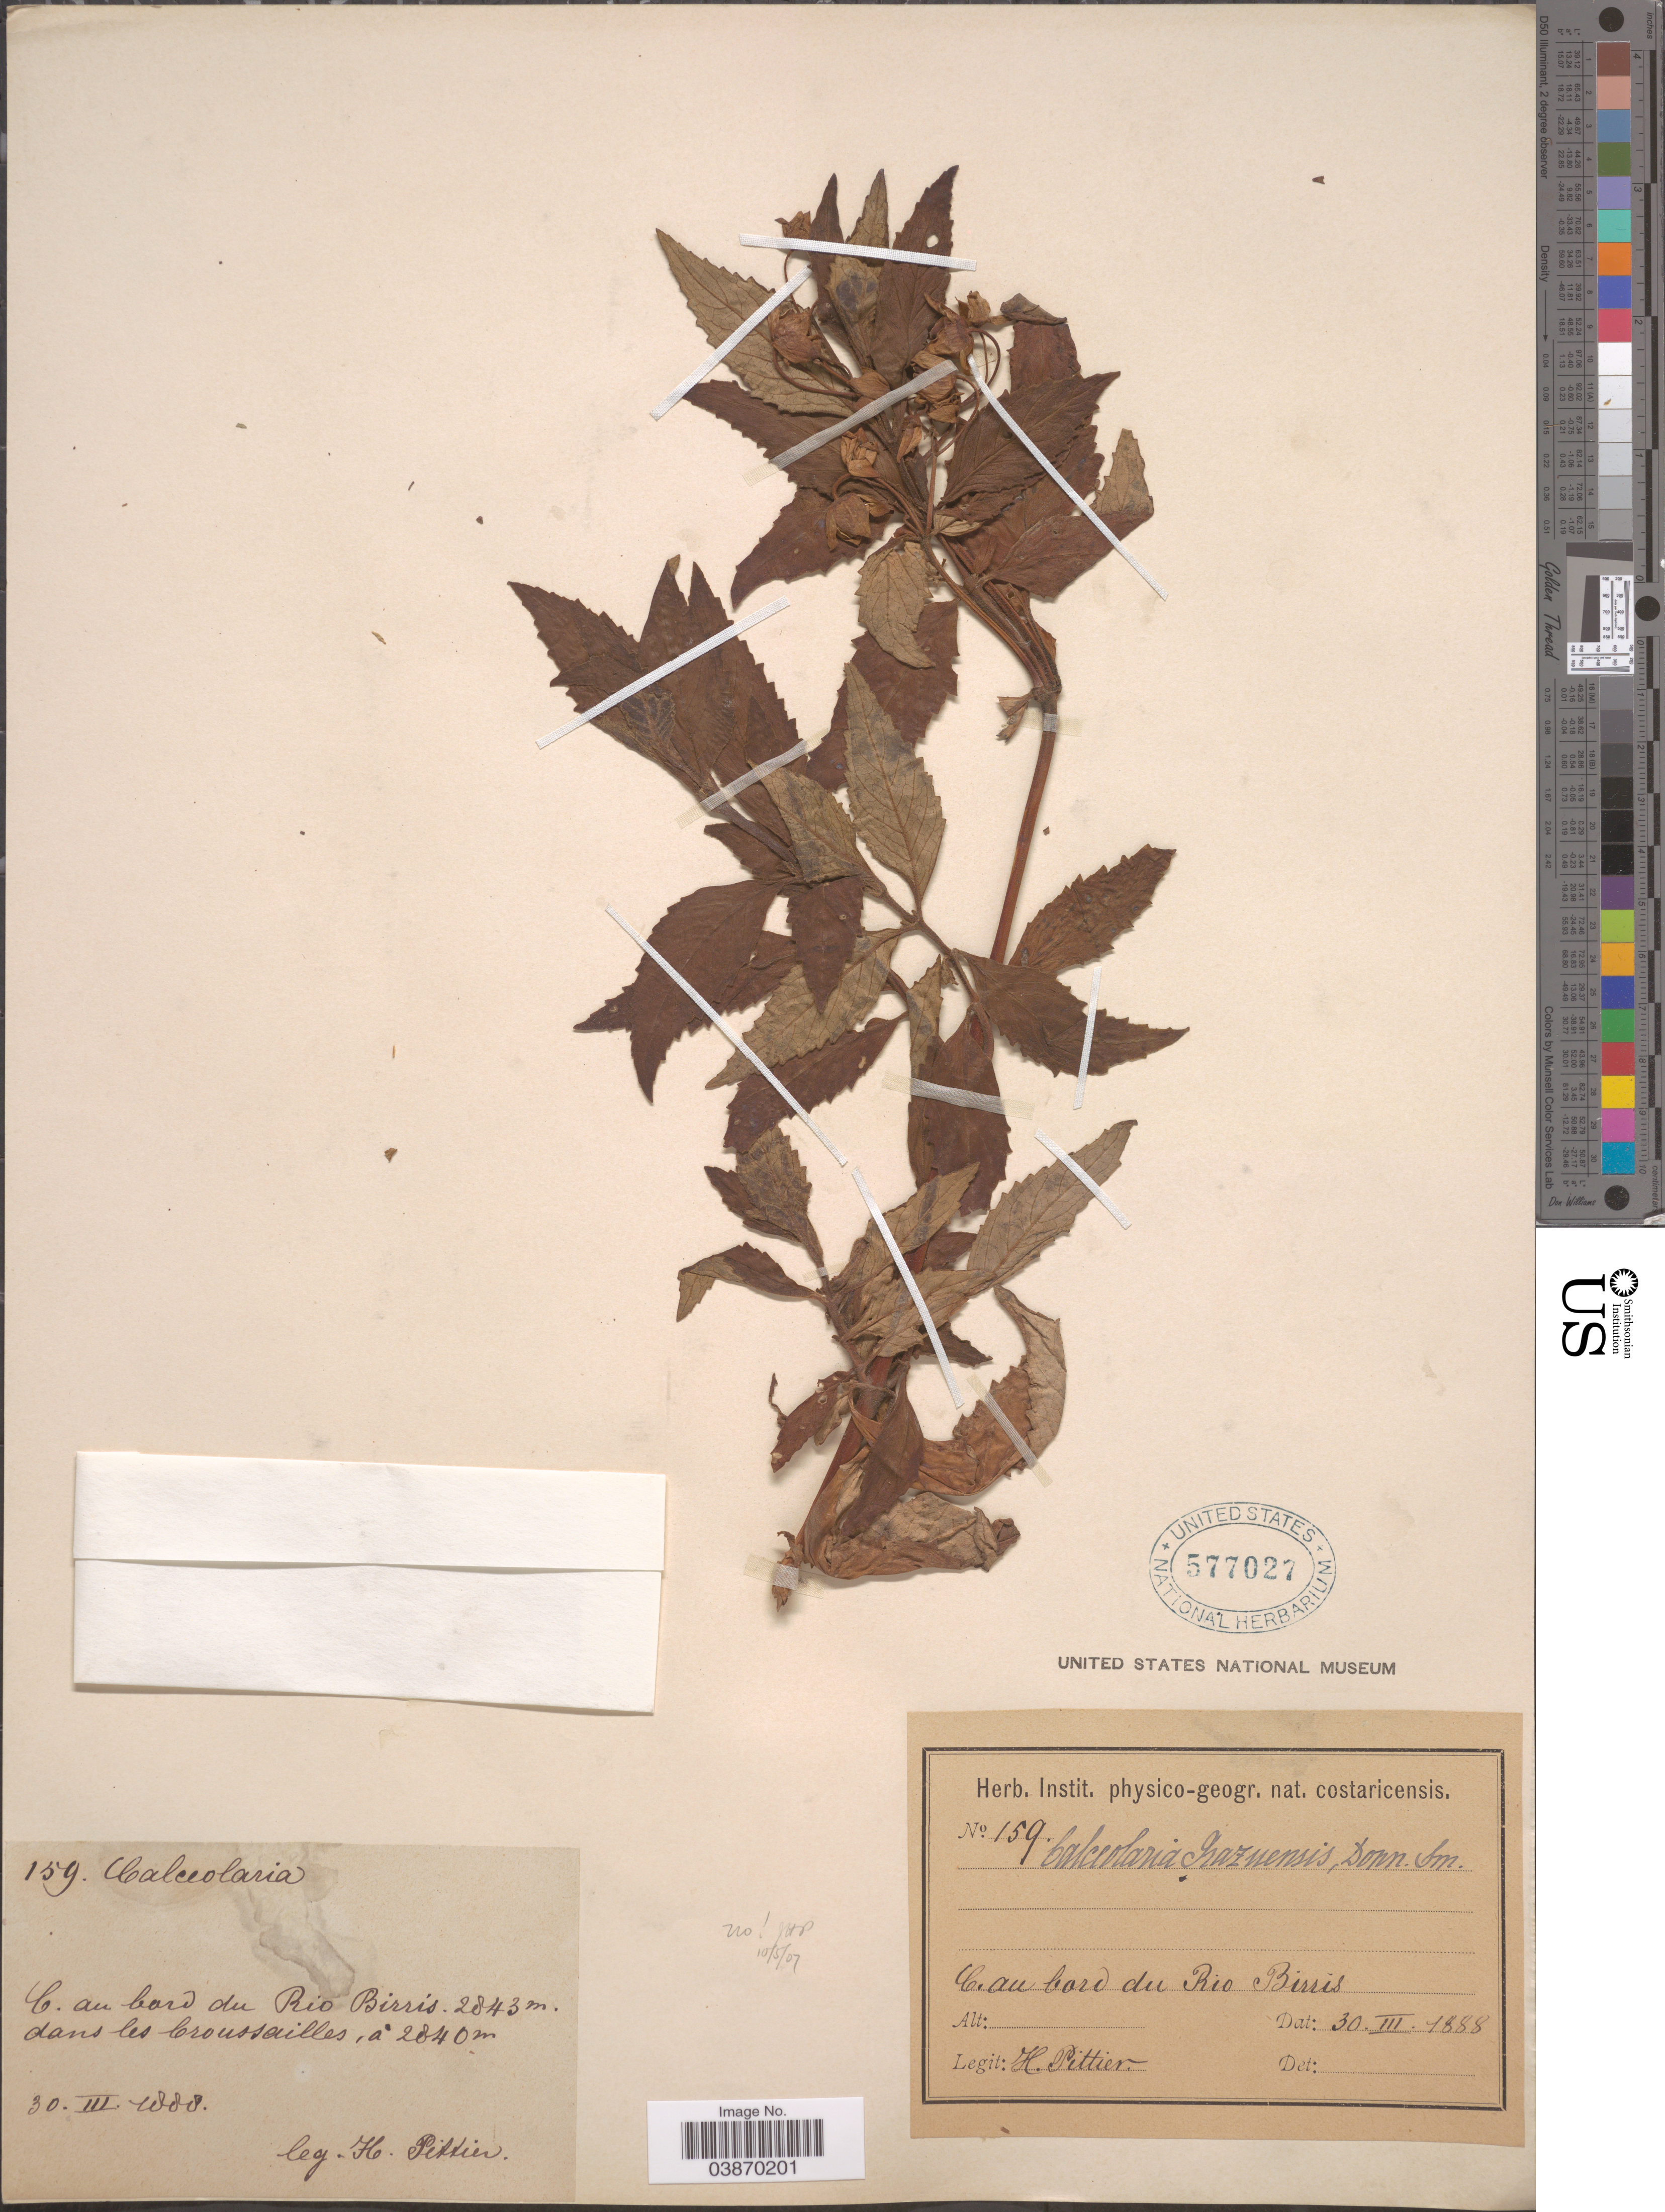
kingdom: Plantae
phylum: Tracheophyta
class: Magnoliopsida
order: Lamiales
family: Calceolariaceae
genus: Calceolaria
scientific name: Calceolaria irazuensis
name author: Donn. Sm.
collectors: H. F. Pittier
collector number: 159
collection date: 1888-03-30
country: Costa Rica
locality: C. au bord du Rio Birris dans les Croussailles.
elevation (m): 2840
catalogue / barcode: US 577027